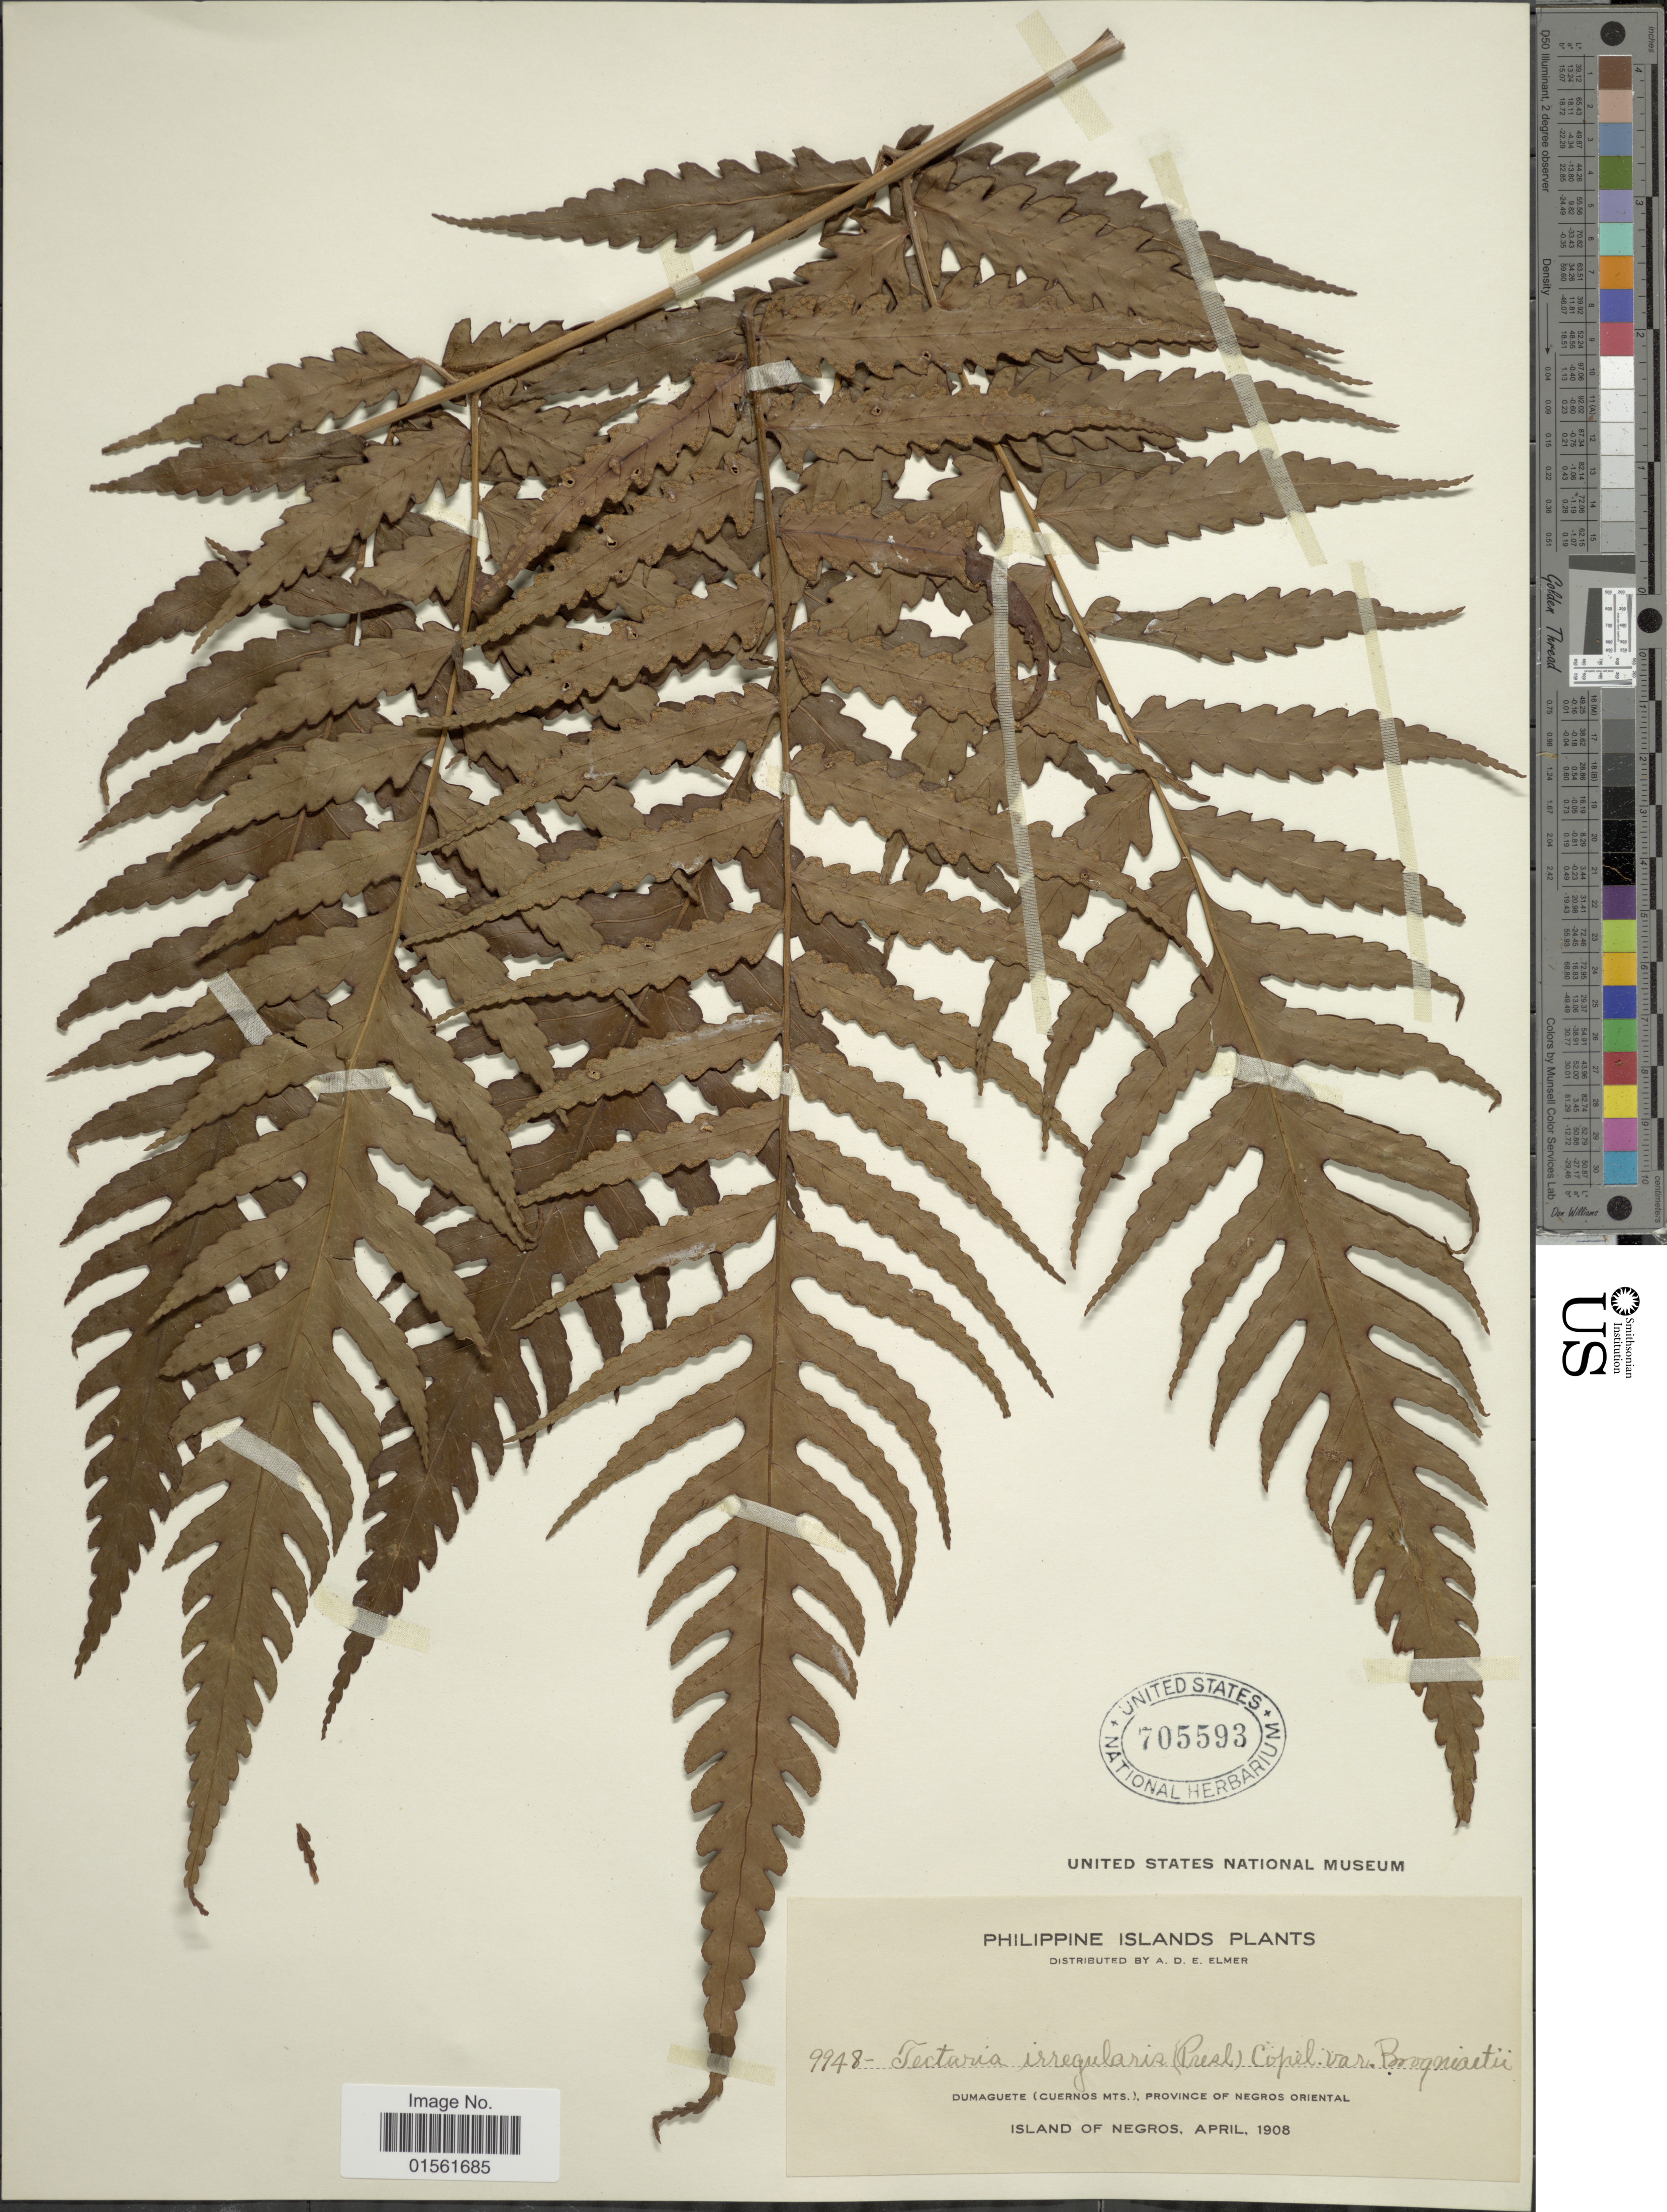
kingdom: Plantae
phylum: Tracheophyta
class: Polypodiopsida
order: Polypodiales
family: Dryopteridaceae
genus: Pleocnemia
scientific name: Pleocnemia macrodonta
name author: (C. Presl ex Fée) Holttum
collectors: A. D. E. Elmer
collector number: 9948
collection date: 1908-04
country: Philippines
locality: Dumaguete (Cuernos Mts.), Province of Negros Oriental.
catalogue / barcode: US 705593